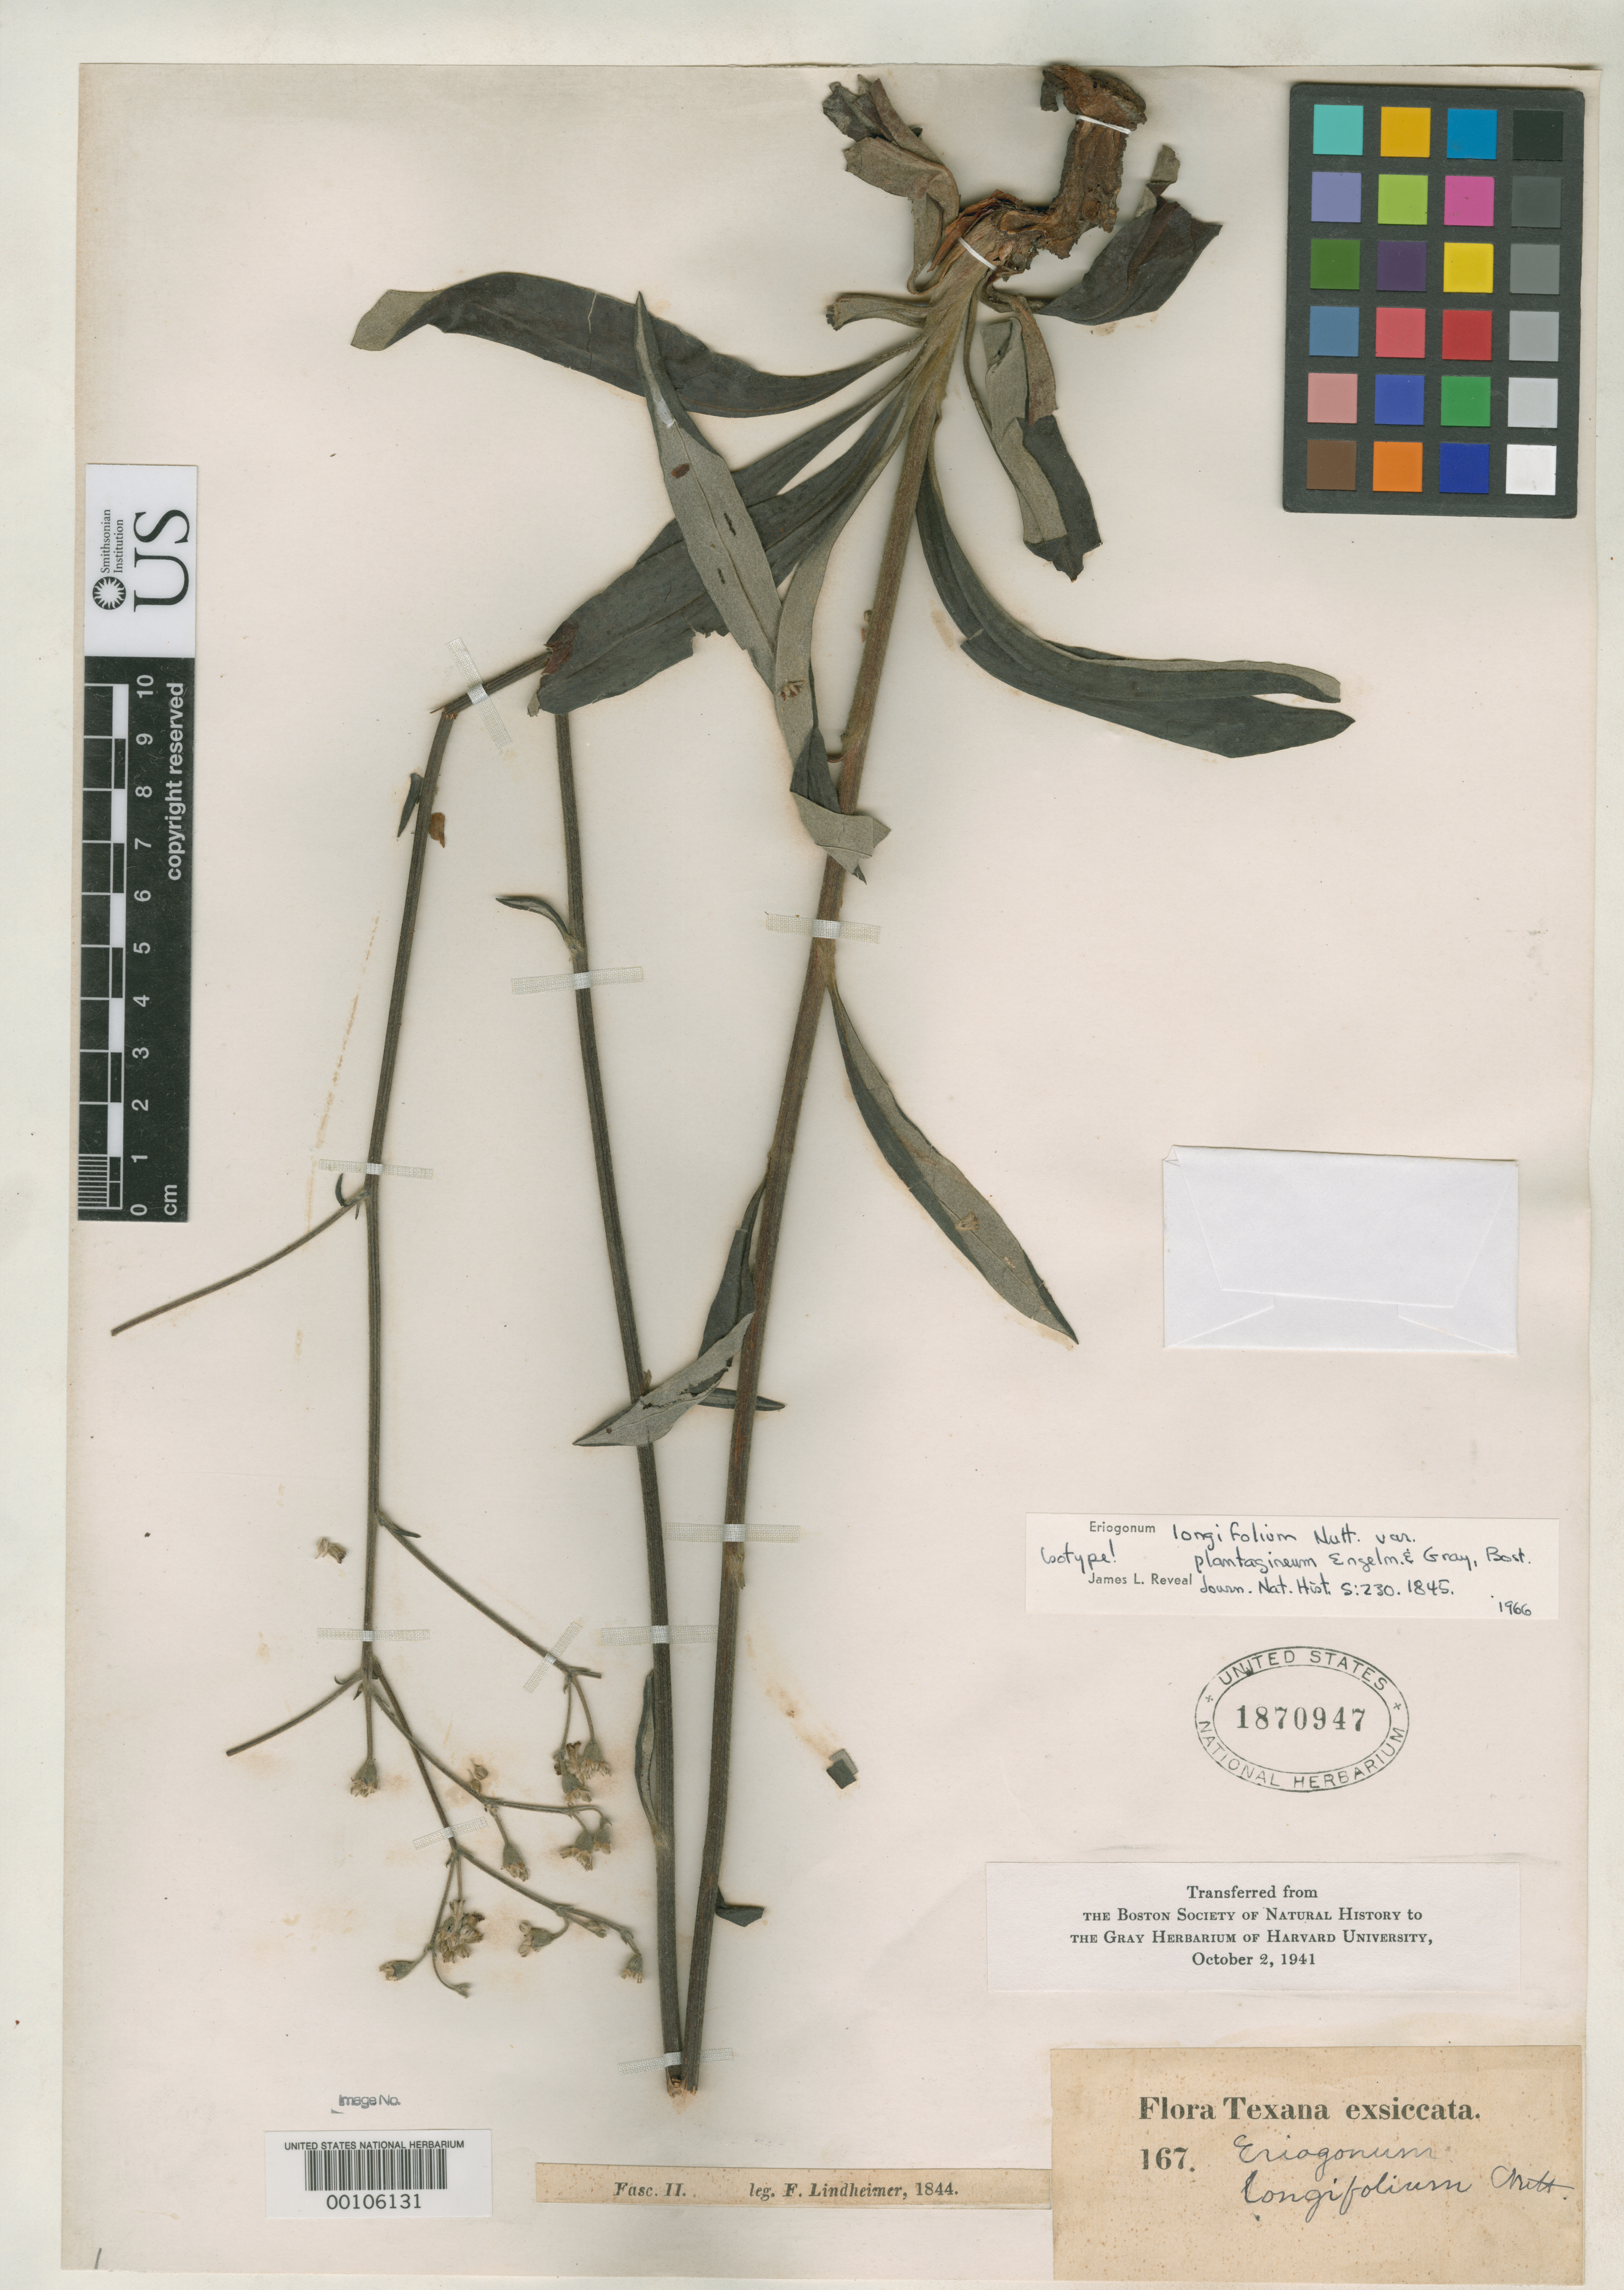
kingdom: Plantae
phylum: Tracheophyta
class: Magnoliopsida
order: Caryophyllales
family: Polygonaceae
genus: Eriogonum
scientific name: Eriogonum longifolium var. plantagineum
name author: Engelm. & A. Gray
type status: Isotype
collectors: F. J. Lindheimer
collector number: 167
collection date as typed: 1844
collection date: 1844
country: United States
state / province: Texas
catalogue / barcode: US 1870947